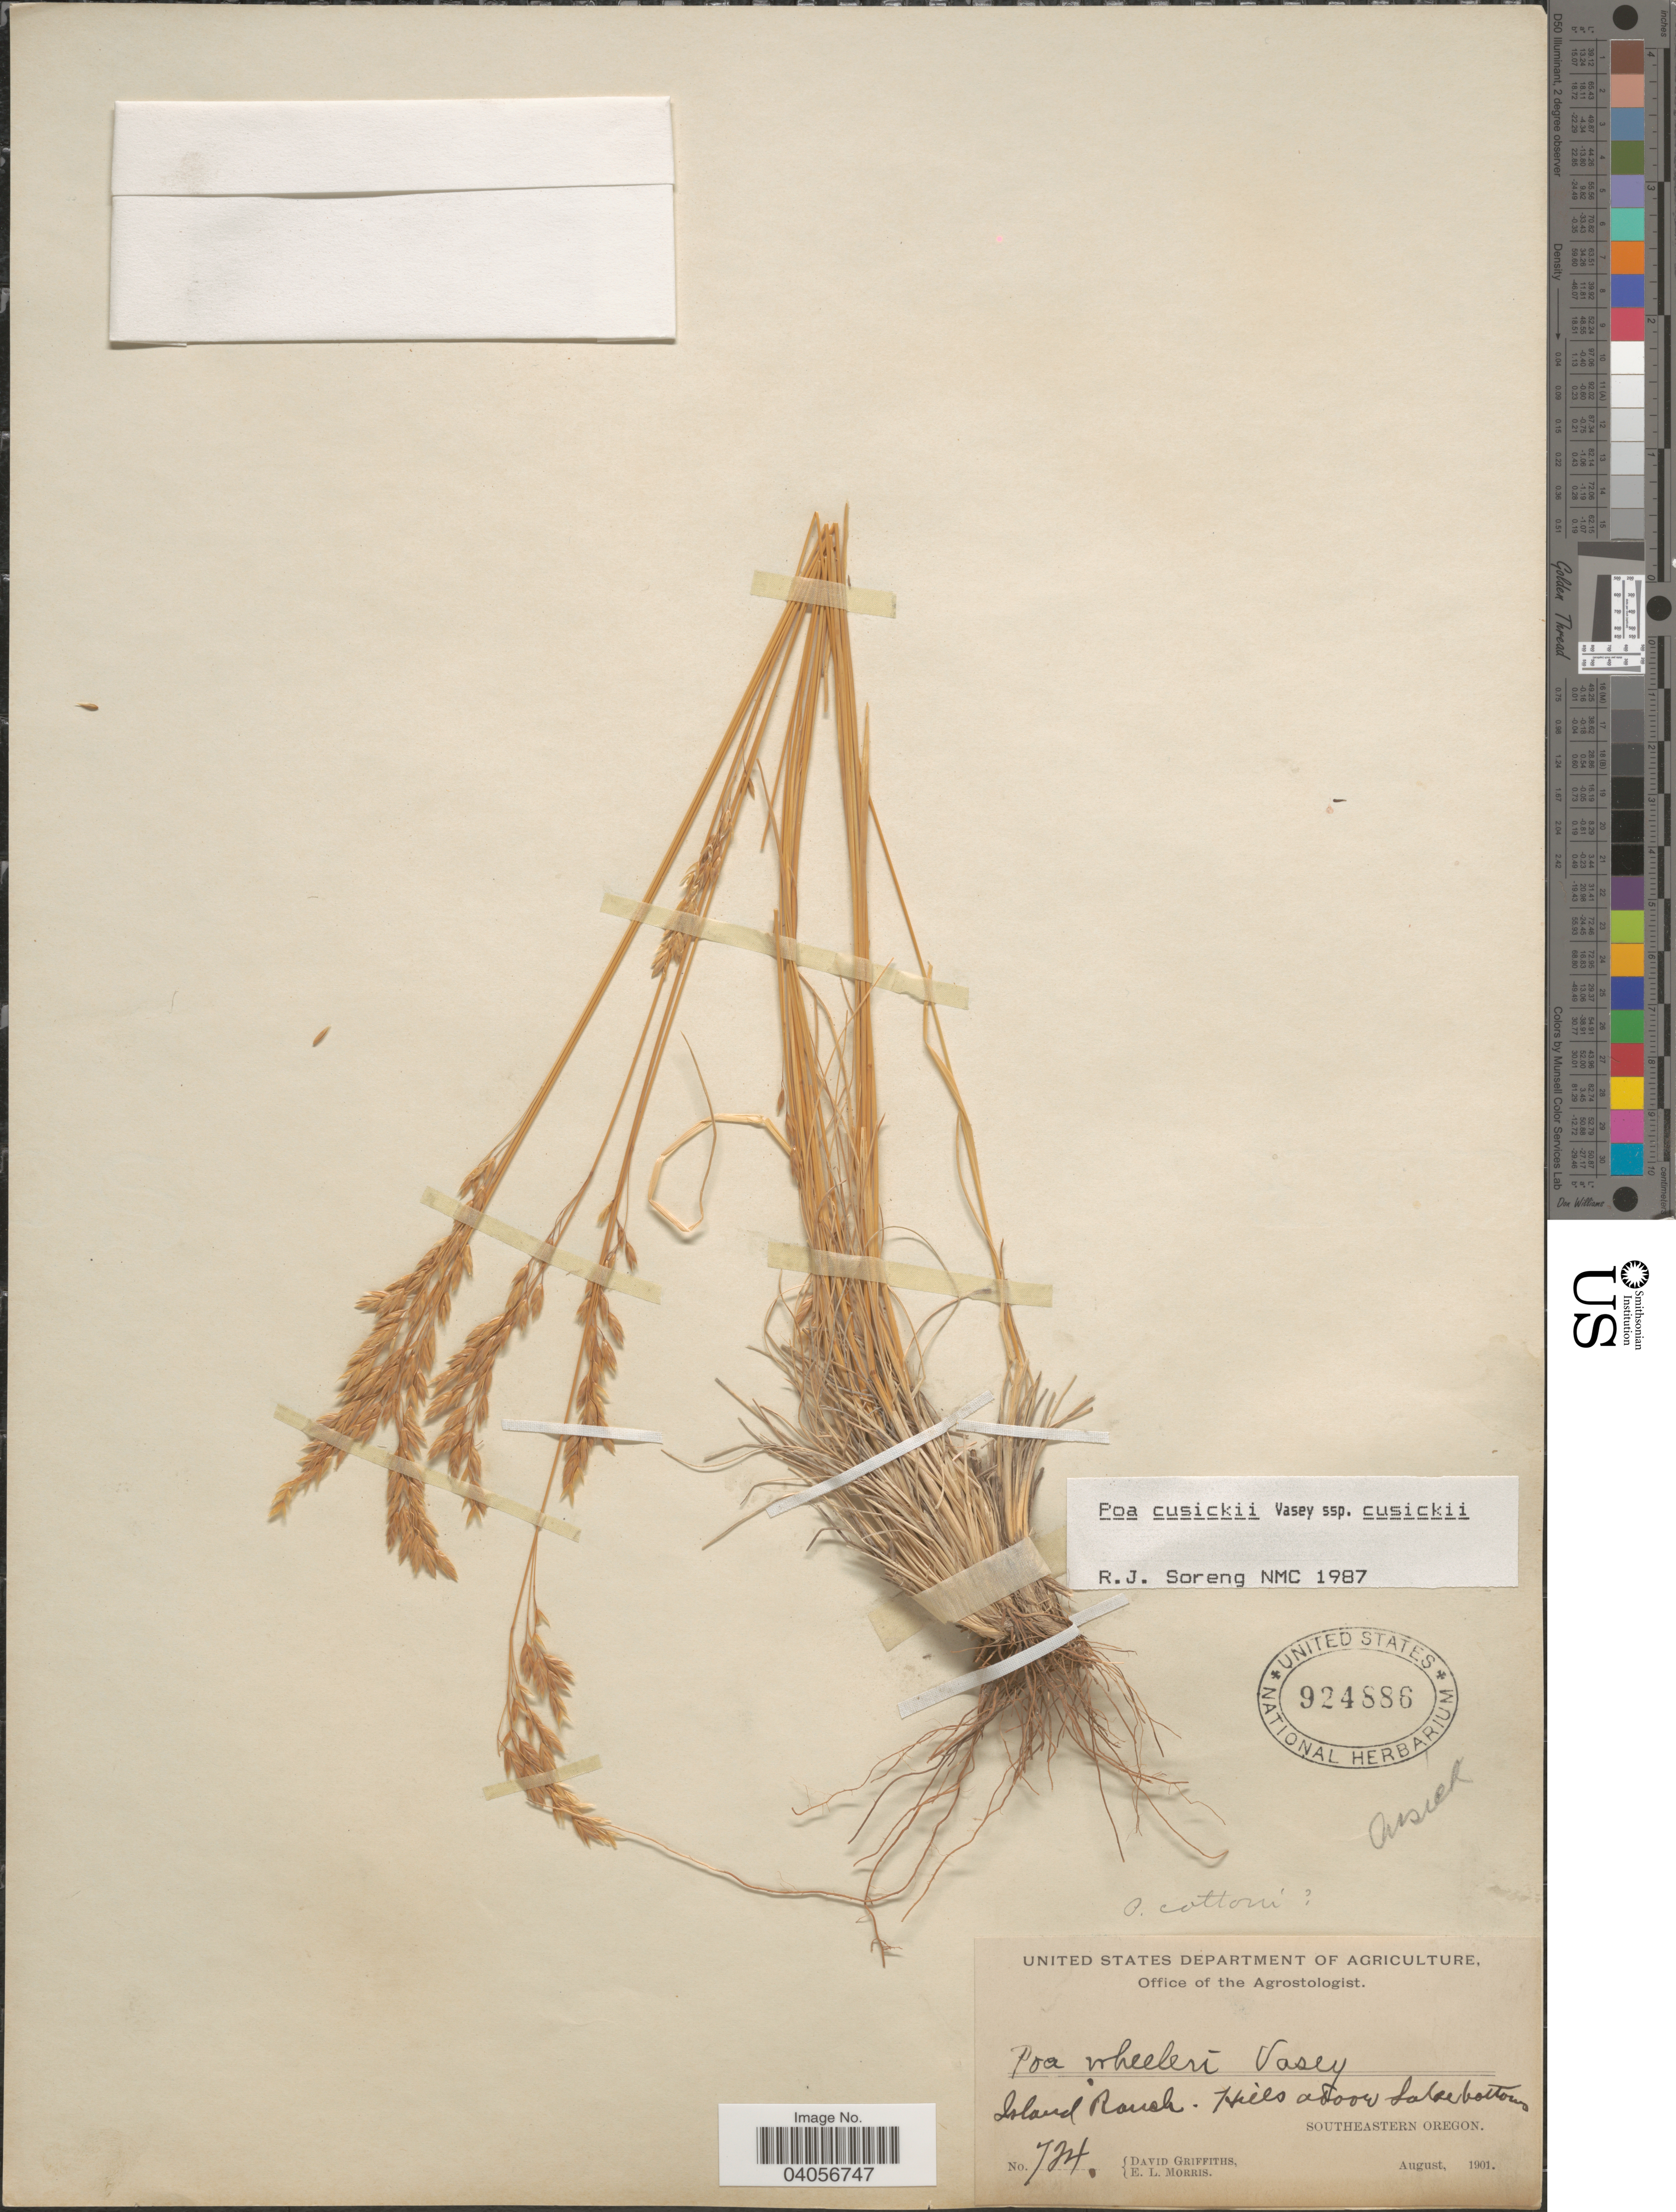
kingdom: Plantae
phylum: Tracheophyta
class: Liliopsida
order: Poales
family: Poaceae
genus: Poa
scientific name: Poa cusickii subsp. cusickii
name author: Vasey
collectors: D. Griffiths & E. Morris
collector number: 724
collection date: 1901-08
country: United States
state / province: Oregon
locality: Island Ranch. Hills above Lake bottoms. Southeastern Oregon.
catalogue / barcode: US 924886